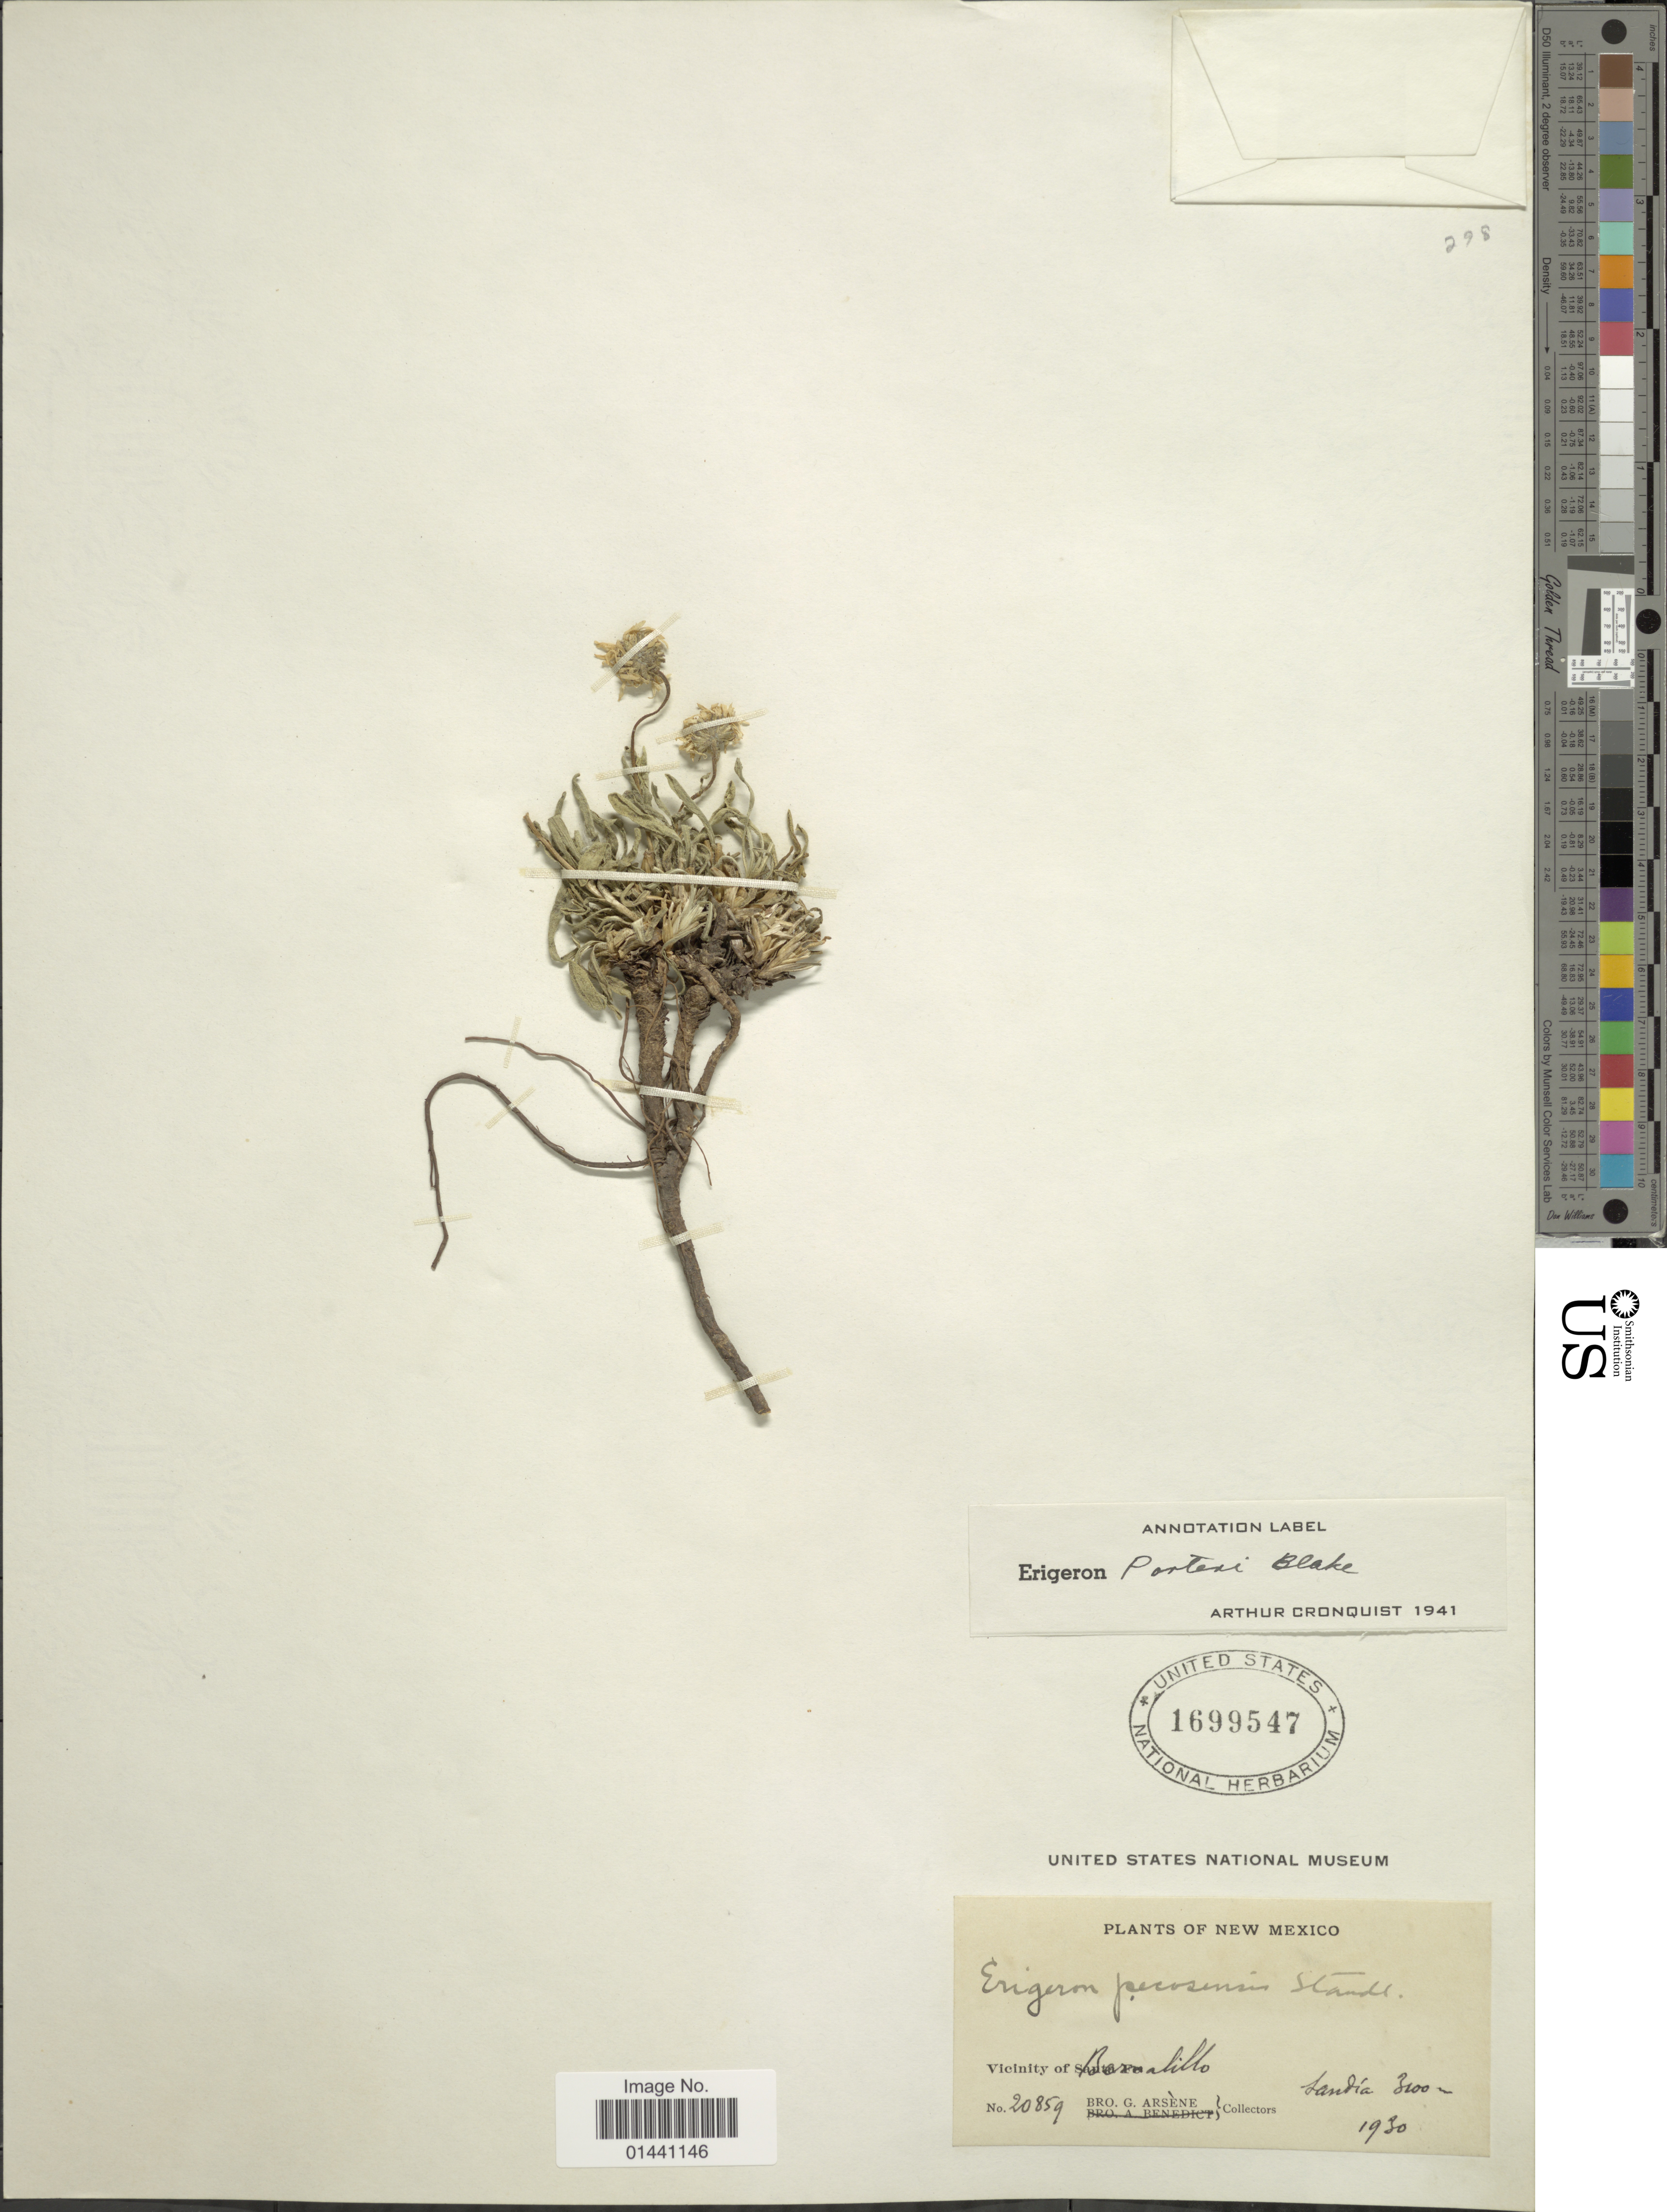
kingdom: Plantae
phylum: Tracheophyta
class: Magnoliopsida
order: Asterales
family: Asteraceae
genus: Erigeron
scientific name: Erigeron vetensis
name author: Rydb.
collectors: Bro. G. Arsène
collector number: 20859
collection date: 1930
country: United States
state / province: New Mexico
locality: Vicinity of Baralilto, Sandía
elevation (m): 3100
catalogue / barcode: US 1699547